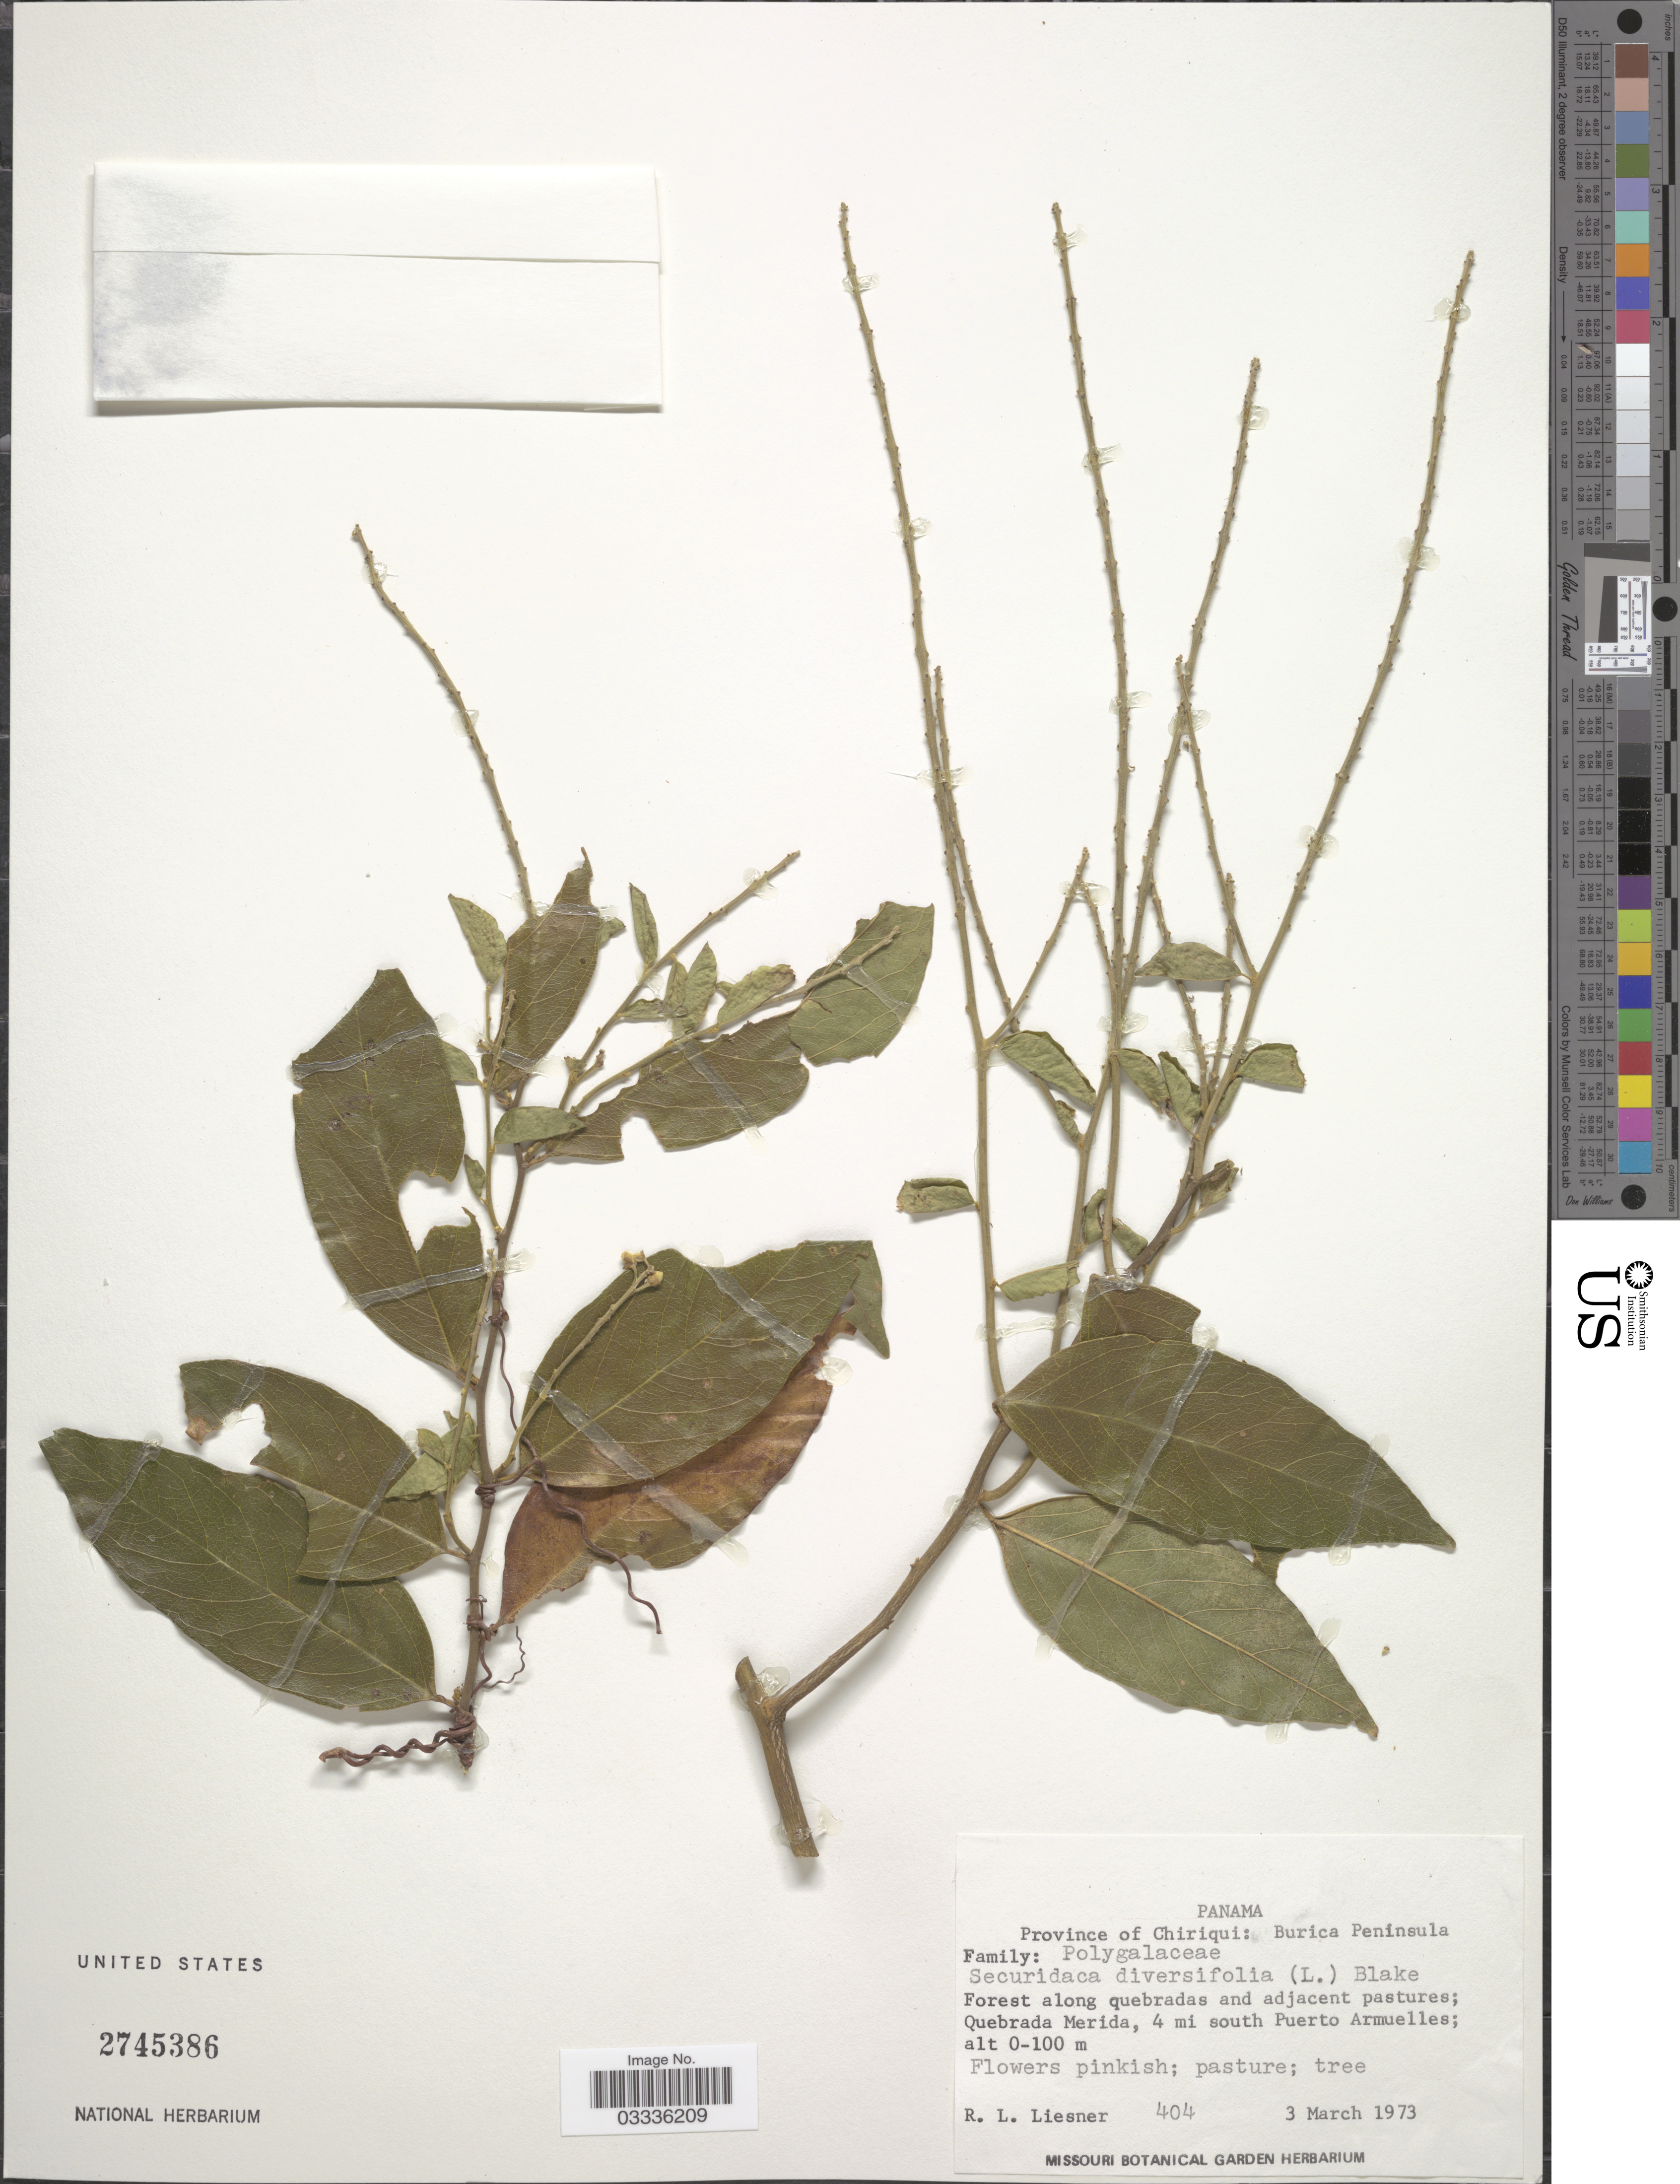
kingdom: Plantae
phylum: Tracheophyta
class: Magnoliopsida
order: Fabales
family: Polygalaceae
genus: Securidaca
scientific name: Securidaca diversifolia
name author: (L.) S.F. Blake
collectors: R. L. Liesner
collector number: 404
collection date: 1973-03-03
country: Panama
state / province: Chiriqui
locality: Burica Peninsula. Quebrada Merida, 4 mi south Puerto Armuelles.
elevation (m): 0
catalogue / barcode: US 2745386